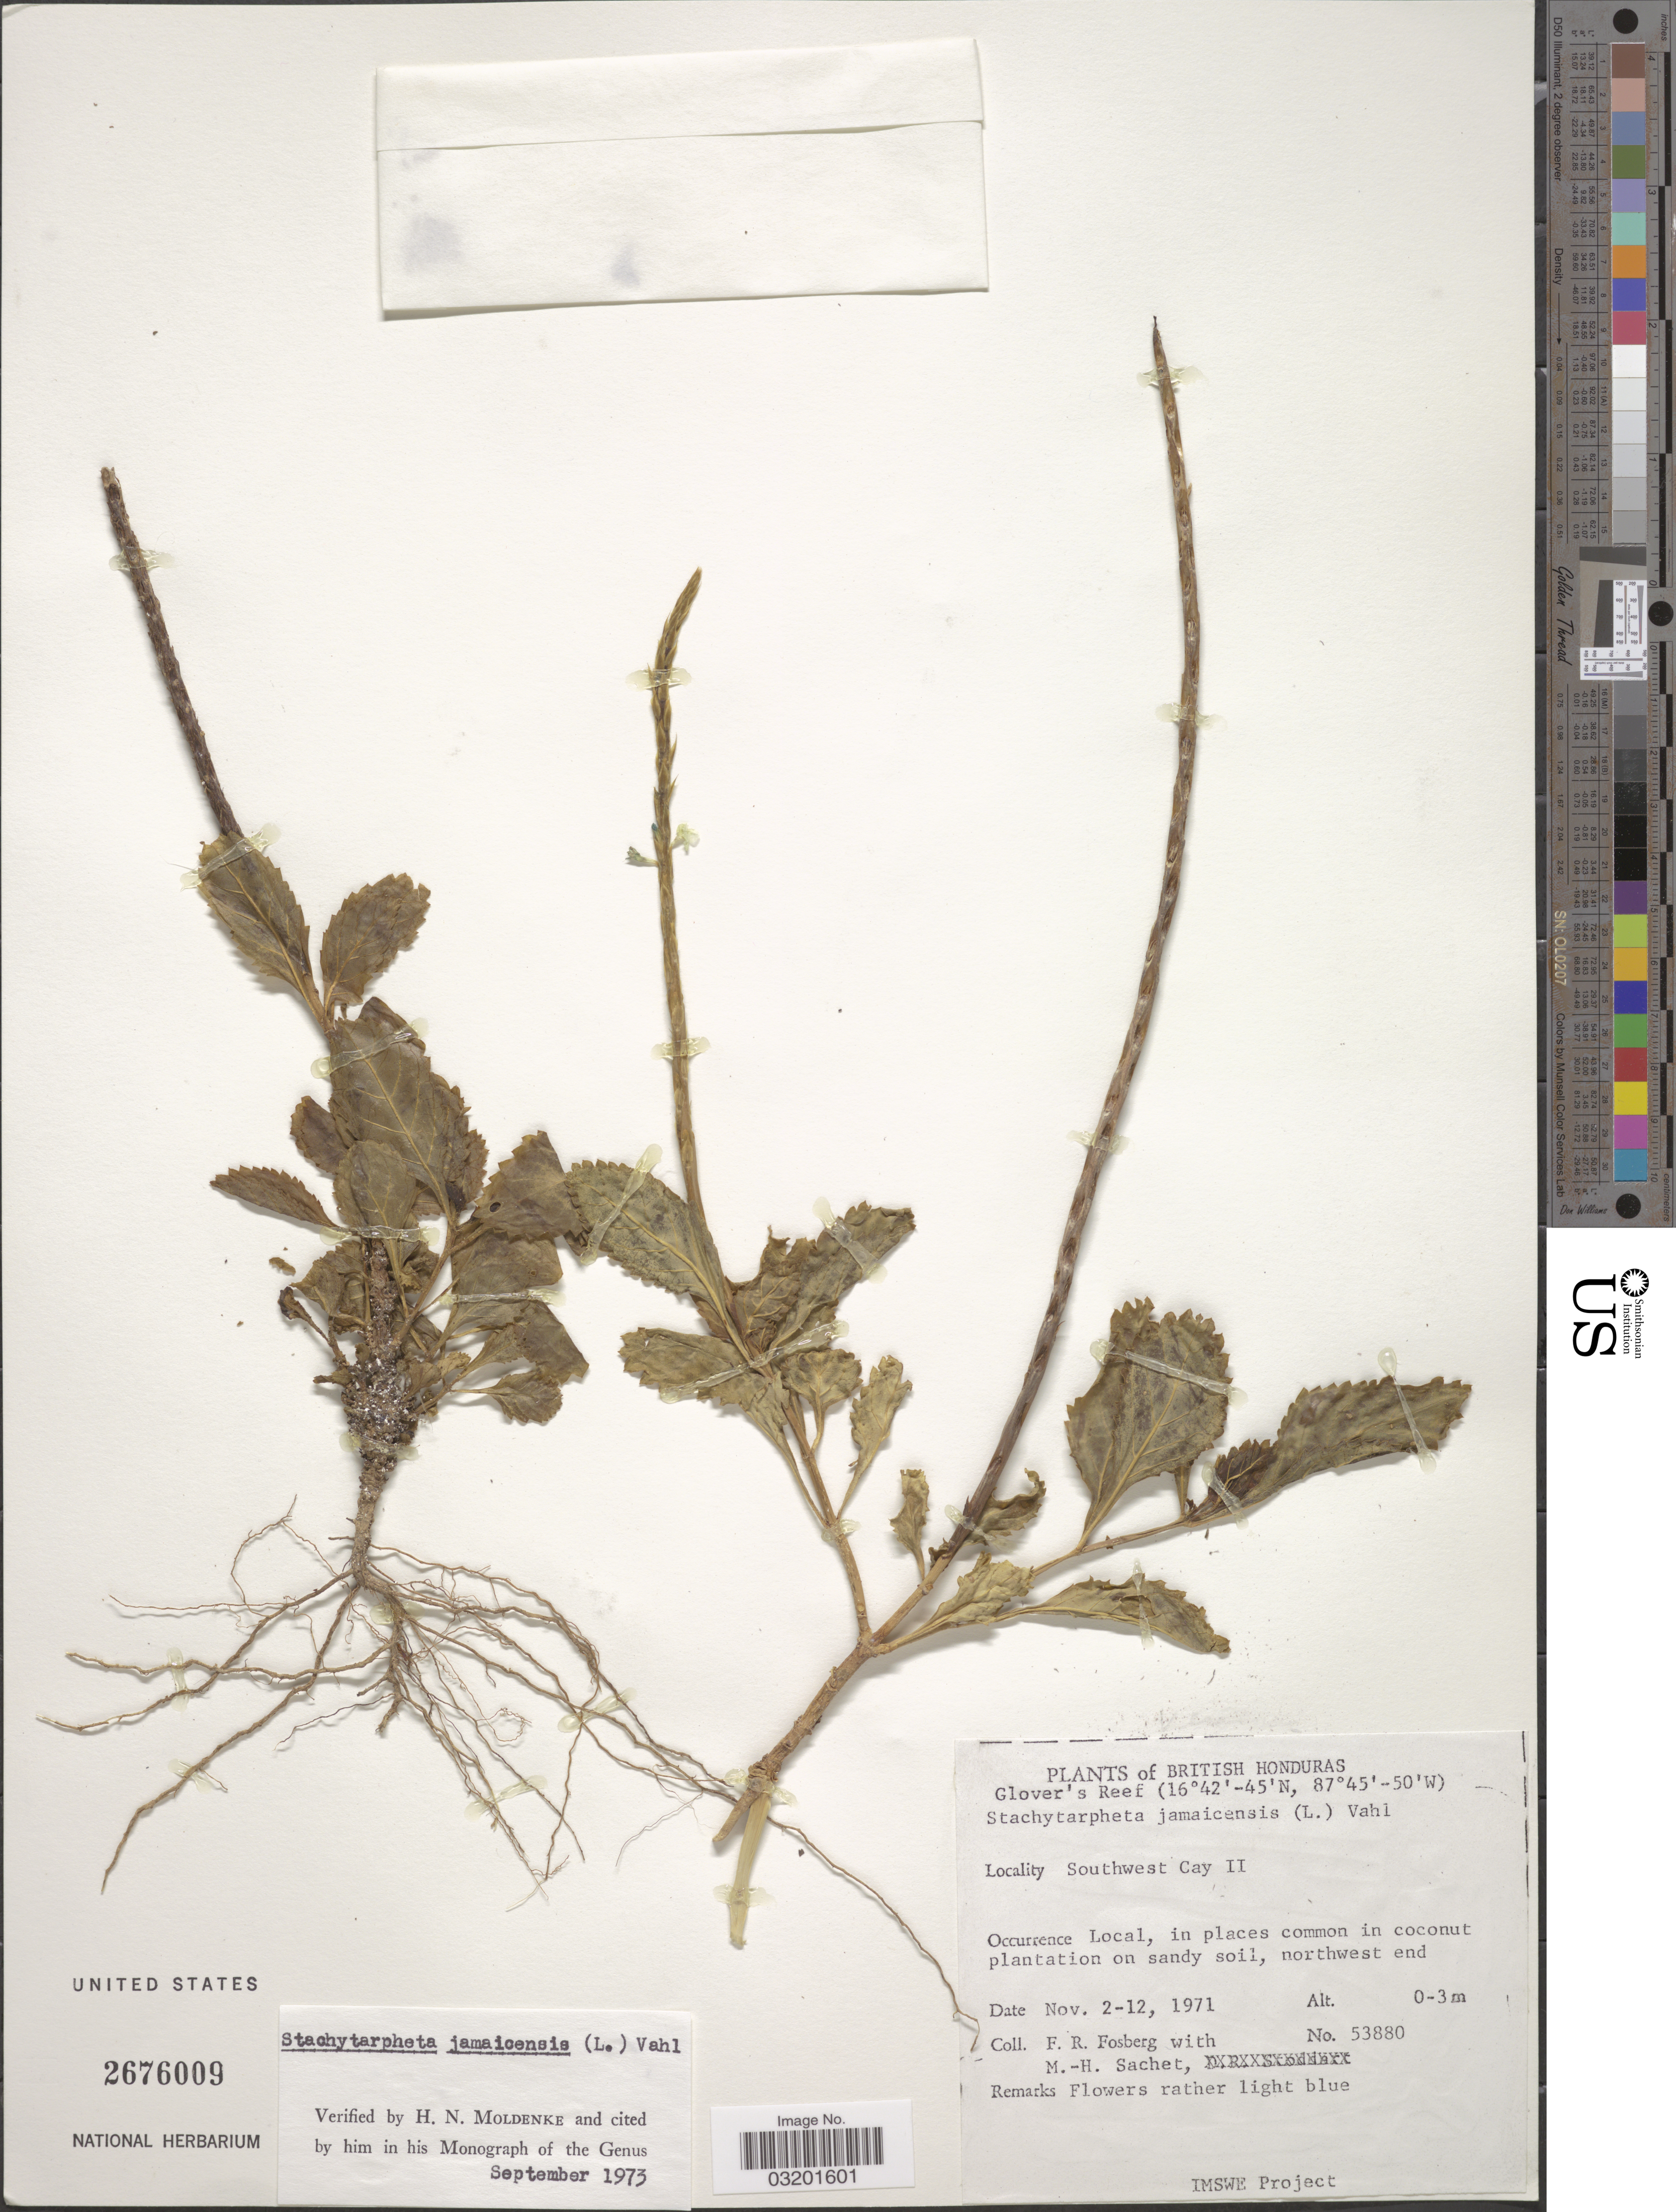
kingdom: Plantae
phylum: Tracheophyta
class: Magnoliopsida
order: Lamiales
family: Verbenaceae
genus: Stachytarpheta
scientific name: Stachytarpheta jamaicensis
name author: (L.) Vahl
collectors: F. R. Fosberg & M.-H. Sachet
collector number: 53880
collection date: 1971-11-02/1971-11-12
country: Belize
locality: British Honduras. Glover's Reef. Southwest Cay II.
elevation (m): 0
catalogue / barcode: US 2676009